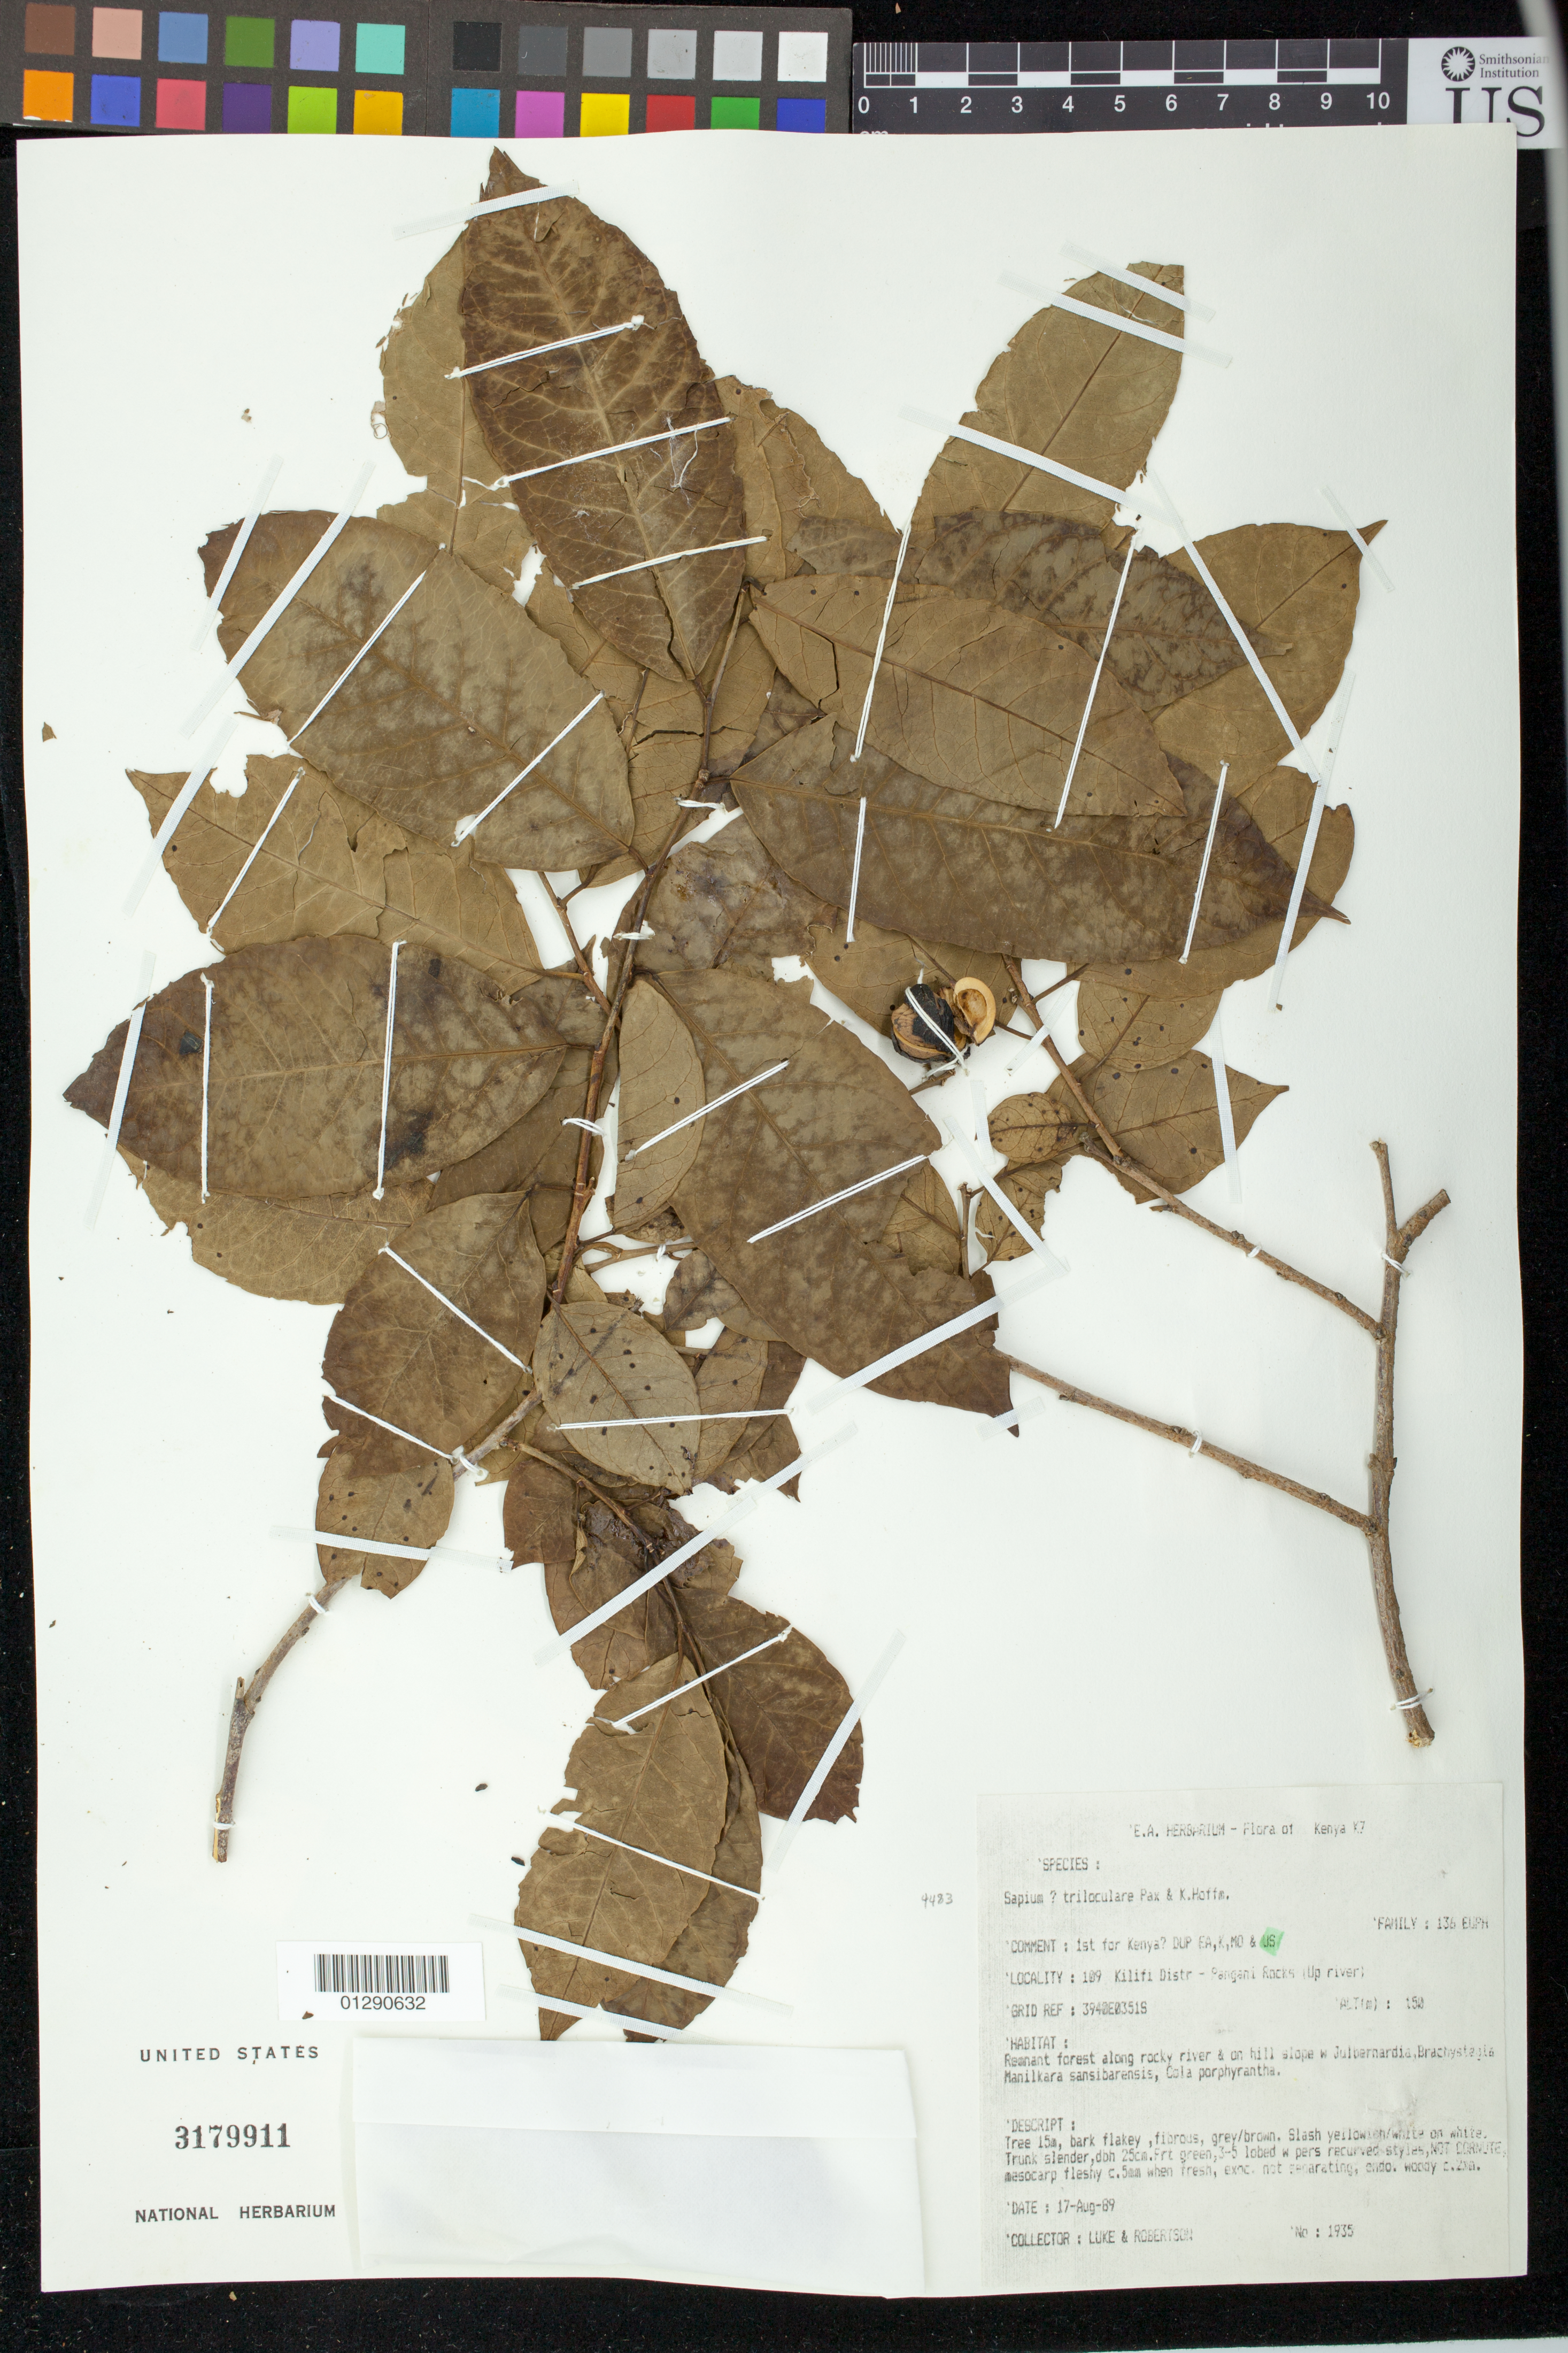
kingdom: Plantae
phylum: Tracheophyta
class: Magnoliopsida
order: Malpighiales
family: Euphorbiaceae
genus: Sapium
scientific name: Sapium triloculare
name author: Pax & K. Hoffm.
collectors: -- Luke & -. Robertson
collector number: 1935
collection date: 1989-08-17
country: Kenya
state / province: Kilifi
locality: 109 Kilifi Distr - Pangani Rocks (Up river)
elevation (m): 150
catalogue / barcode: US 3179911